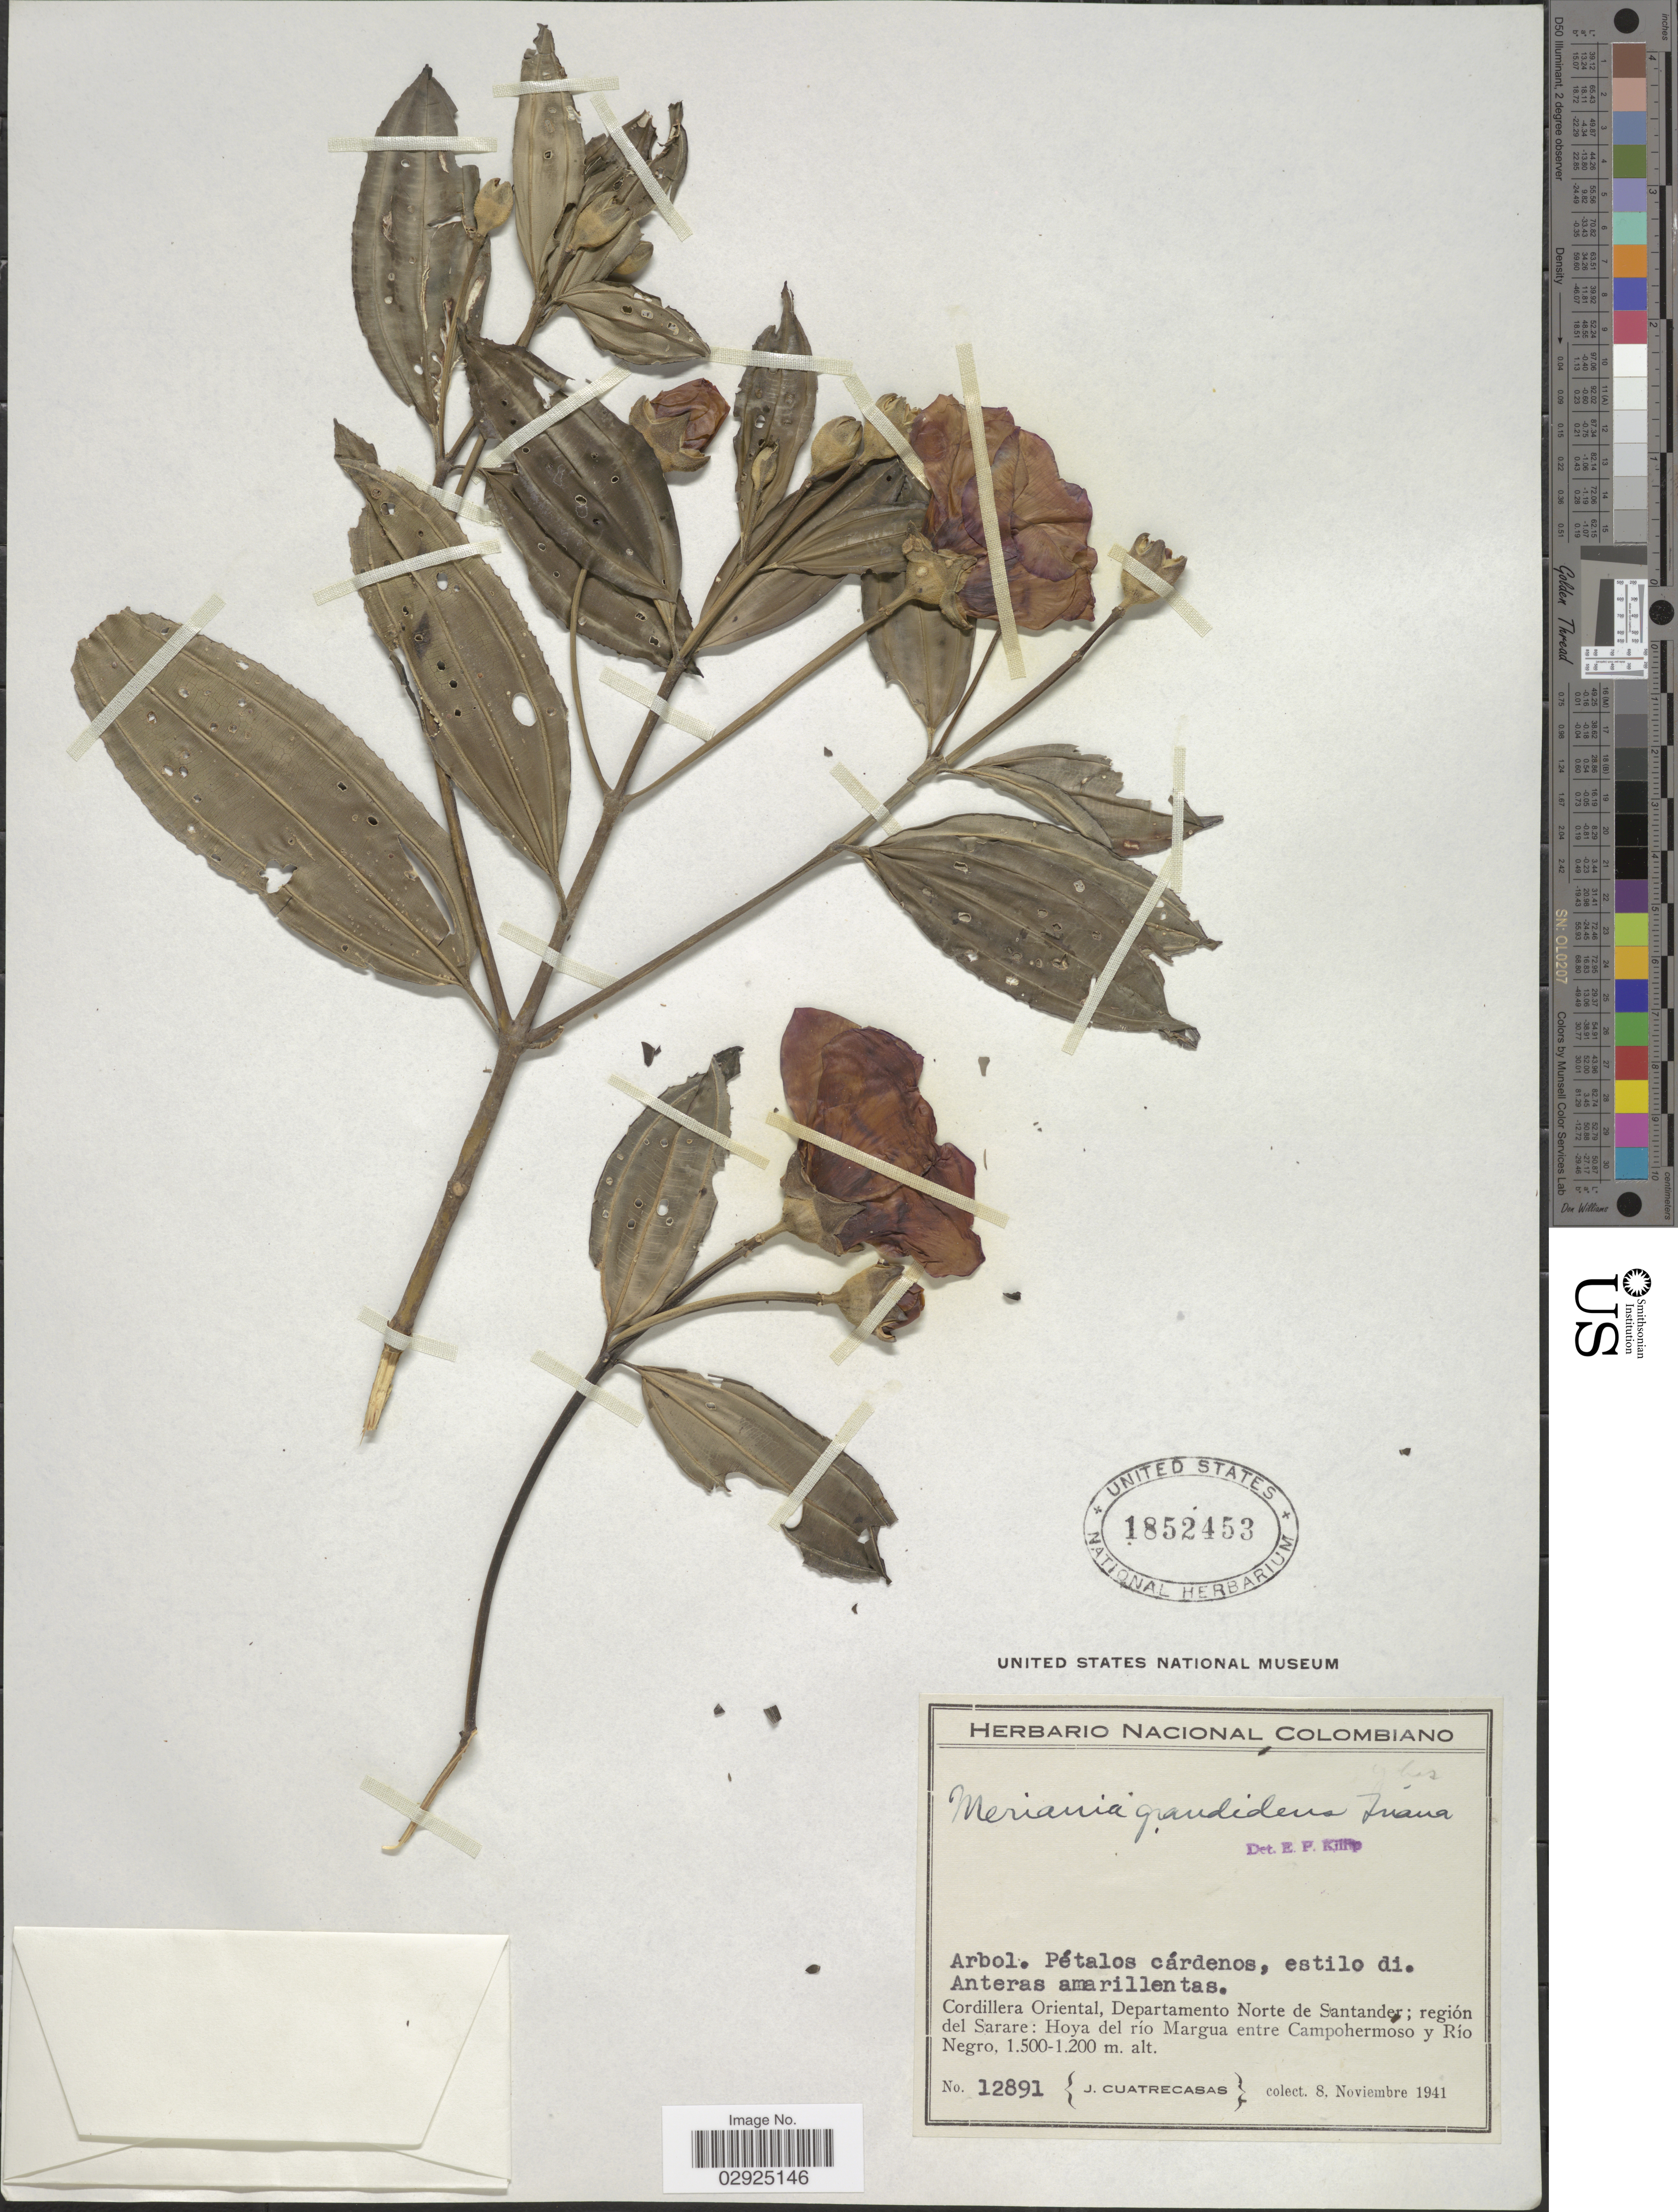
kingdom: Plantae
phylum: Tracheophyta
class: Magnoliopsida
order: Myrtales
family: Melastomataceae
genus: Meriania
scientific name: Meriania grandidens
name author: Triana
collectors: J. Cuatrecasas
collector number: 12891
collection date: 1941-11-08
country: Colombia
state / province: Norte de Santander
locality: Cordillera Oriental, Departamento Norte de Santander; región del Sarare: Hoya del río Margua entre Campohermoso y Río Negro.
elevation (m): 1200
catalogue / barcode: US 1852453